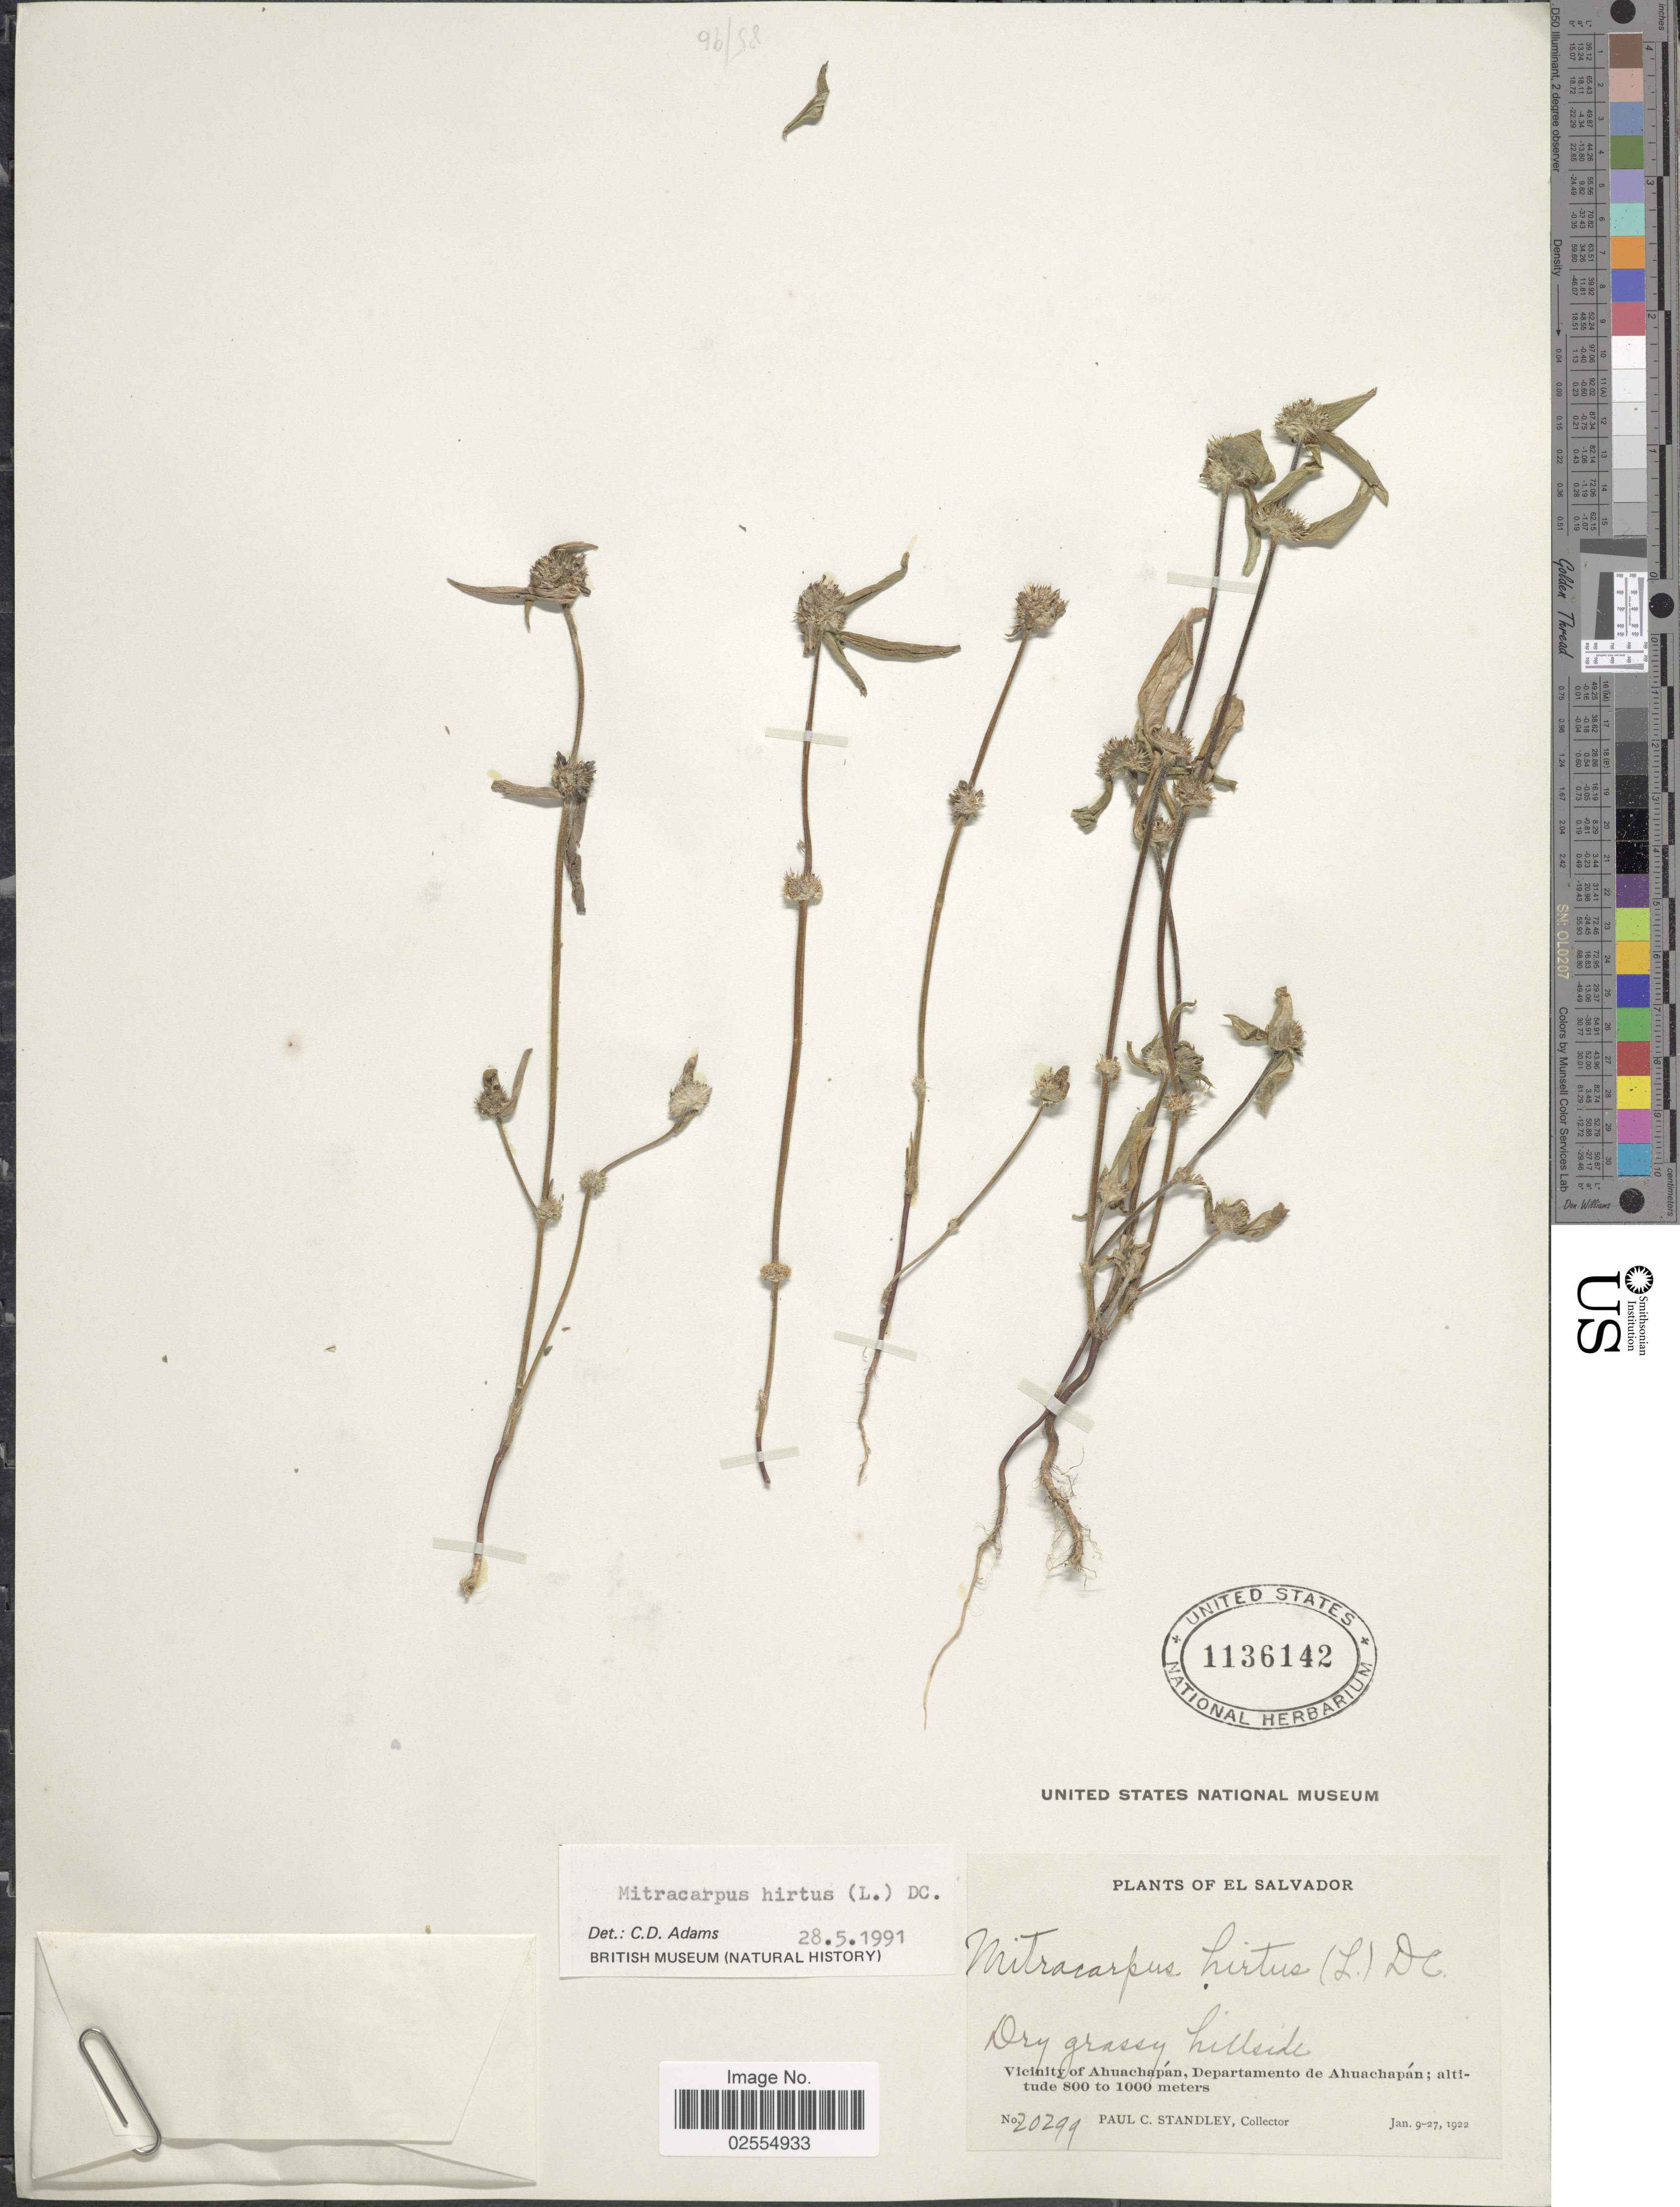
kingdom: Plantae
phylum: Tracheophyta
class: Magnoliopsida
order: Gentianales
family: Rubiaceae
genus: Mitracarpus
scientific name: Mitracarpus hirtus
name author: (L.) DC.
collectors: P. C. Standley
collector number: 20299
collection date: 1922-01-09/1922-01-27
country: El Salvador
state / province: Ahuachapan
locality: Vicinity of Ahuachapán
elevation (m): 800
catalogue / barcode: US 1136142